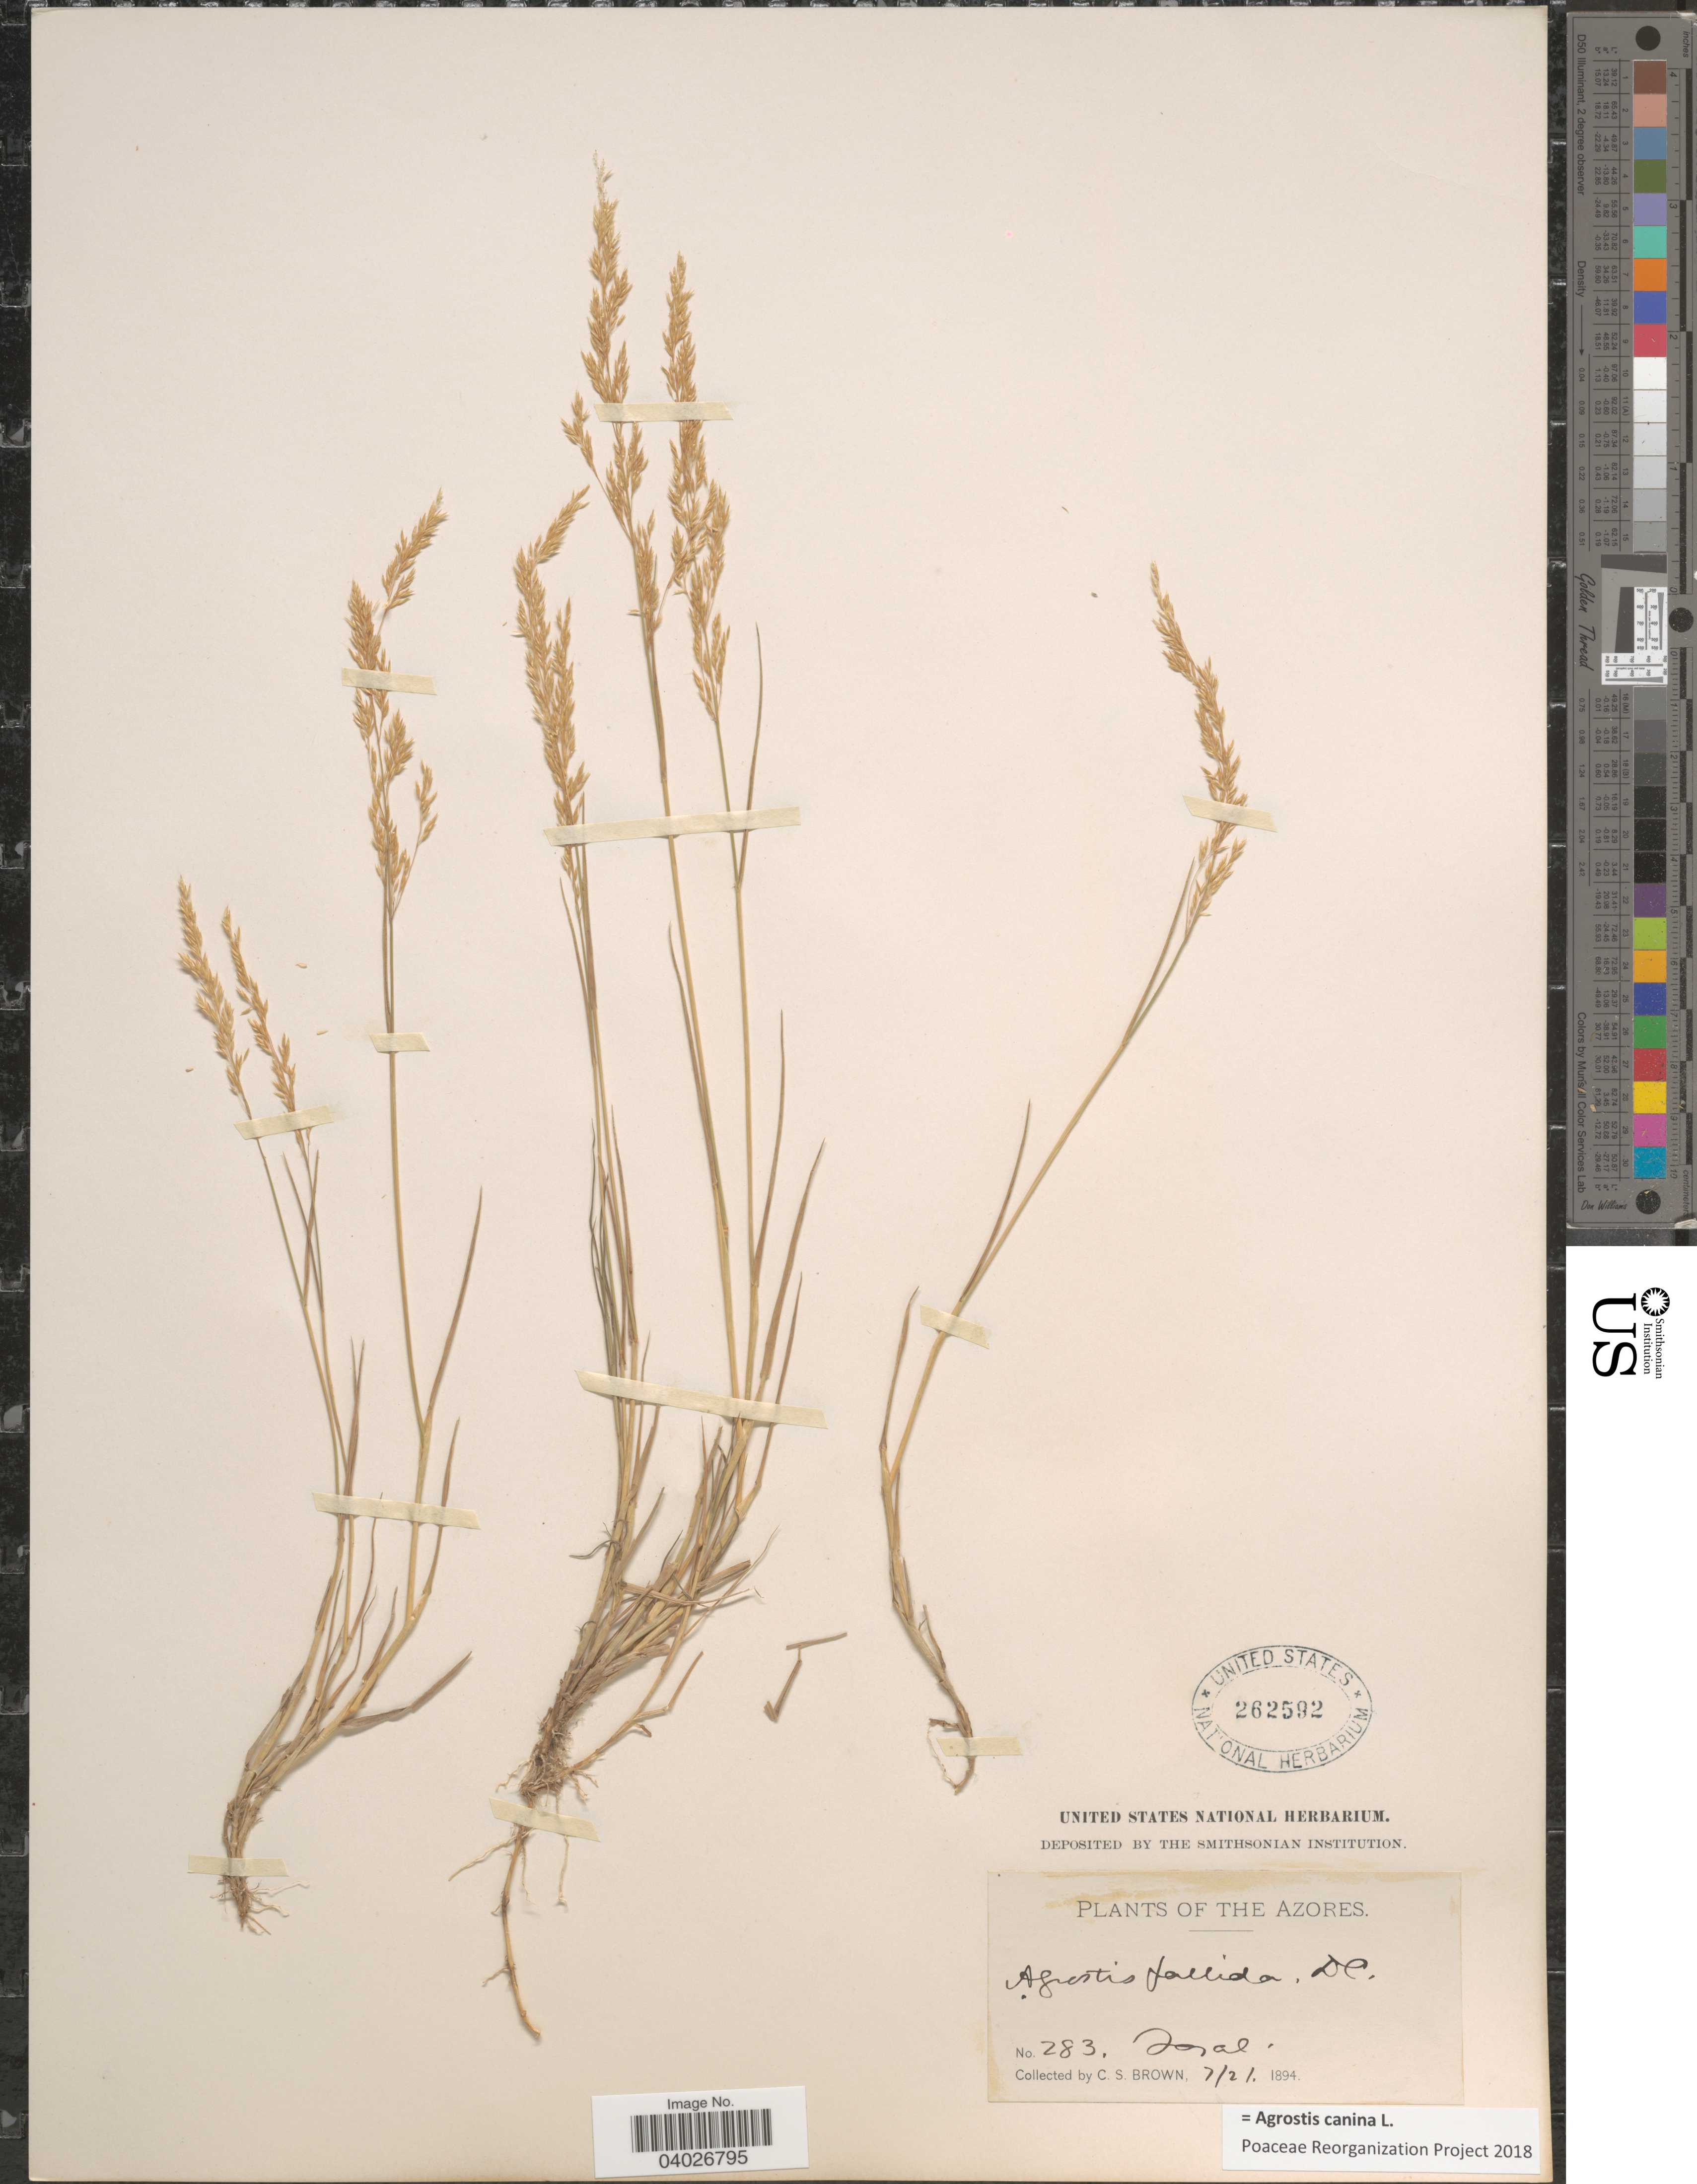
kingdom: Plantae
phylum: Tracheophyta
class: Liliopsida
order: Poales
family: Poaceae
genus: Agrostis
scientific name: Agrostis canina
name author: L.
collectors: C. S. Brown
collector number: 283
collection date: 1894-07-21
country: Portugal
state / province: Azores (Aut. Reg.)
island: Faial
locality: Faial.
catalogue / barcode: US 262592